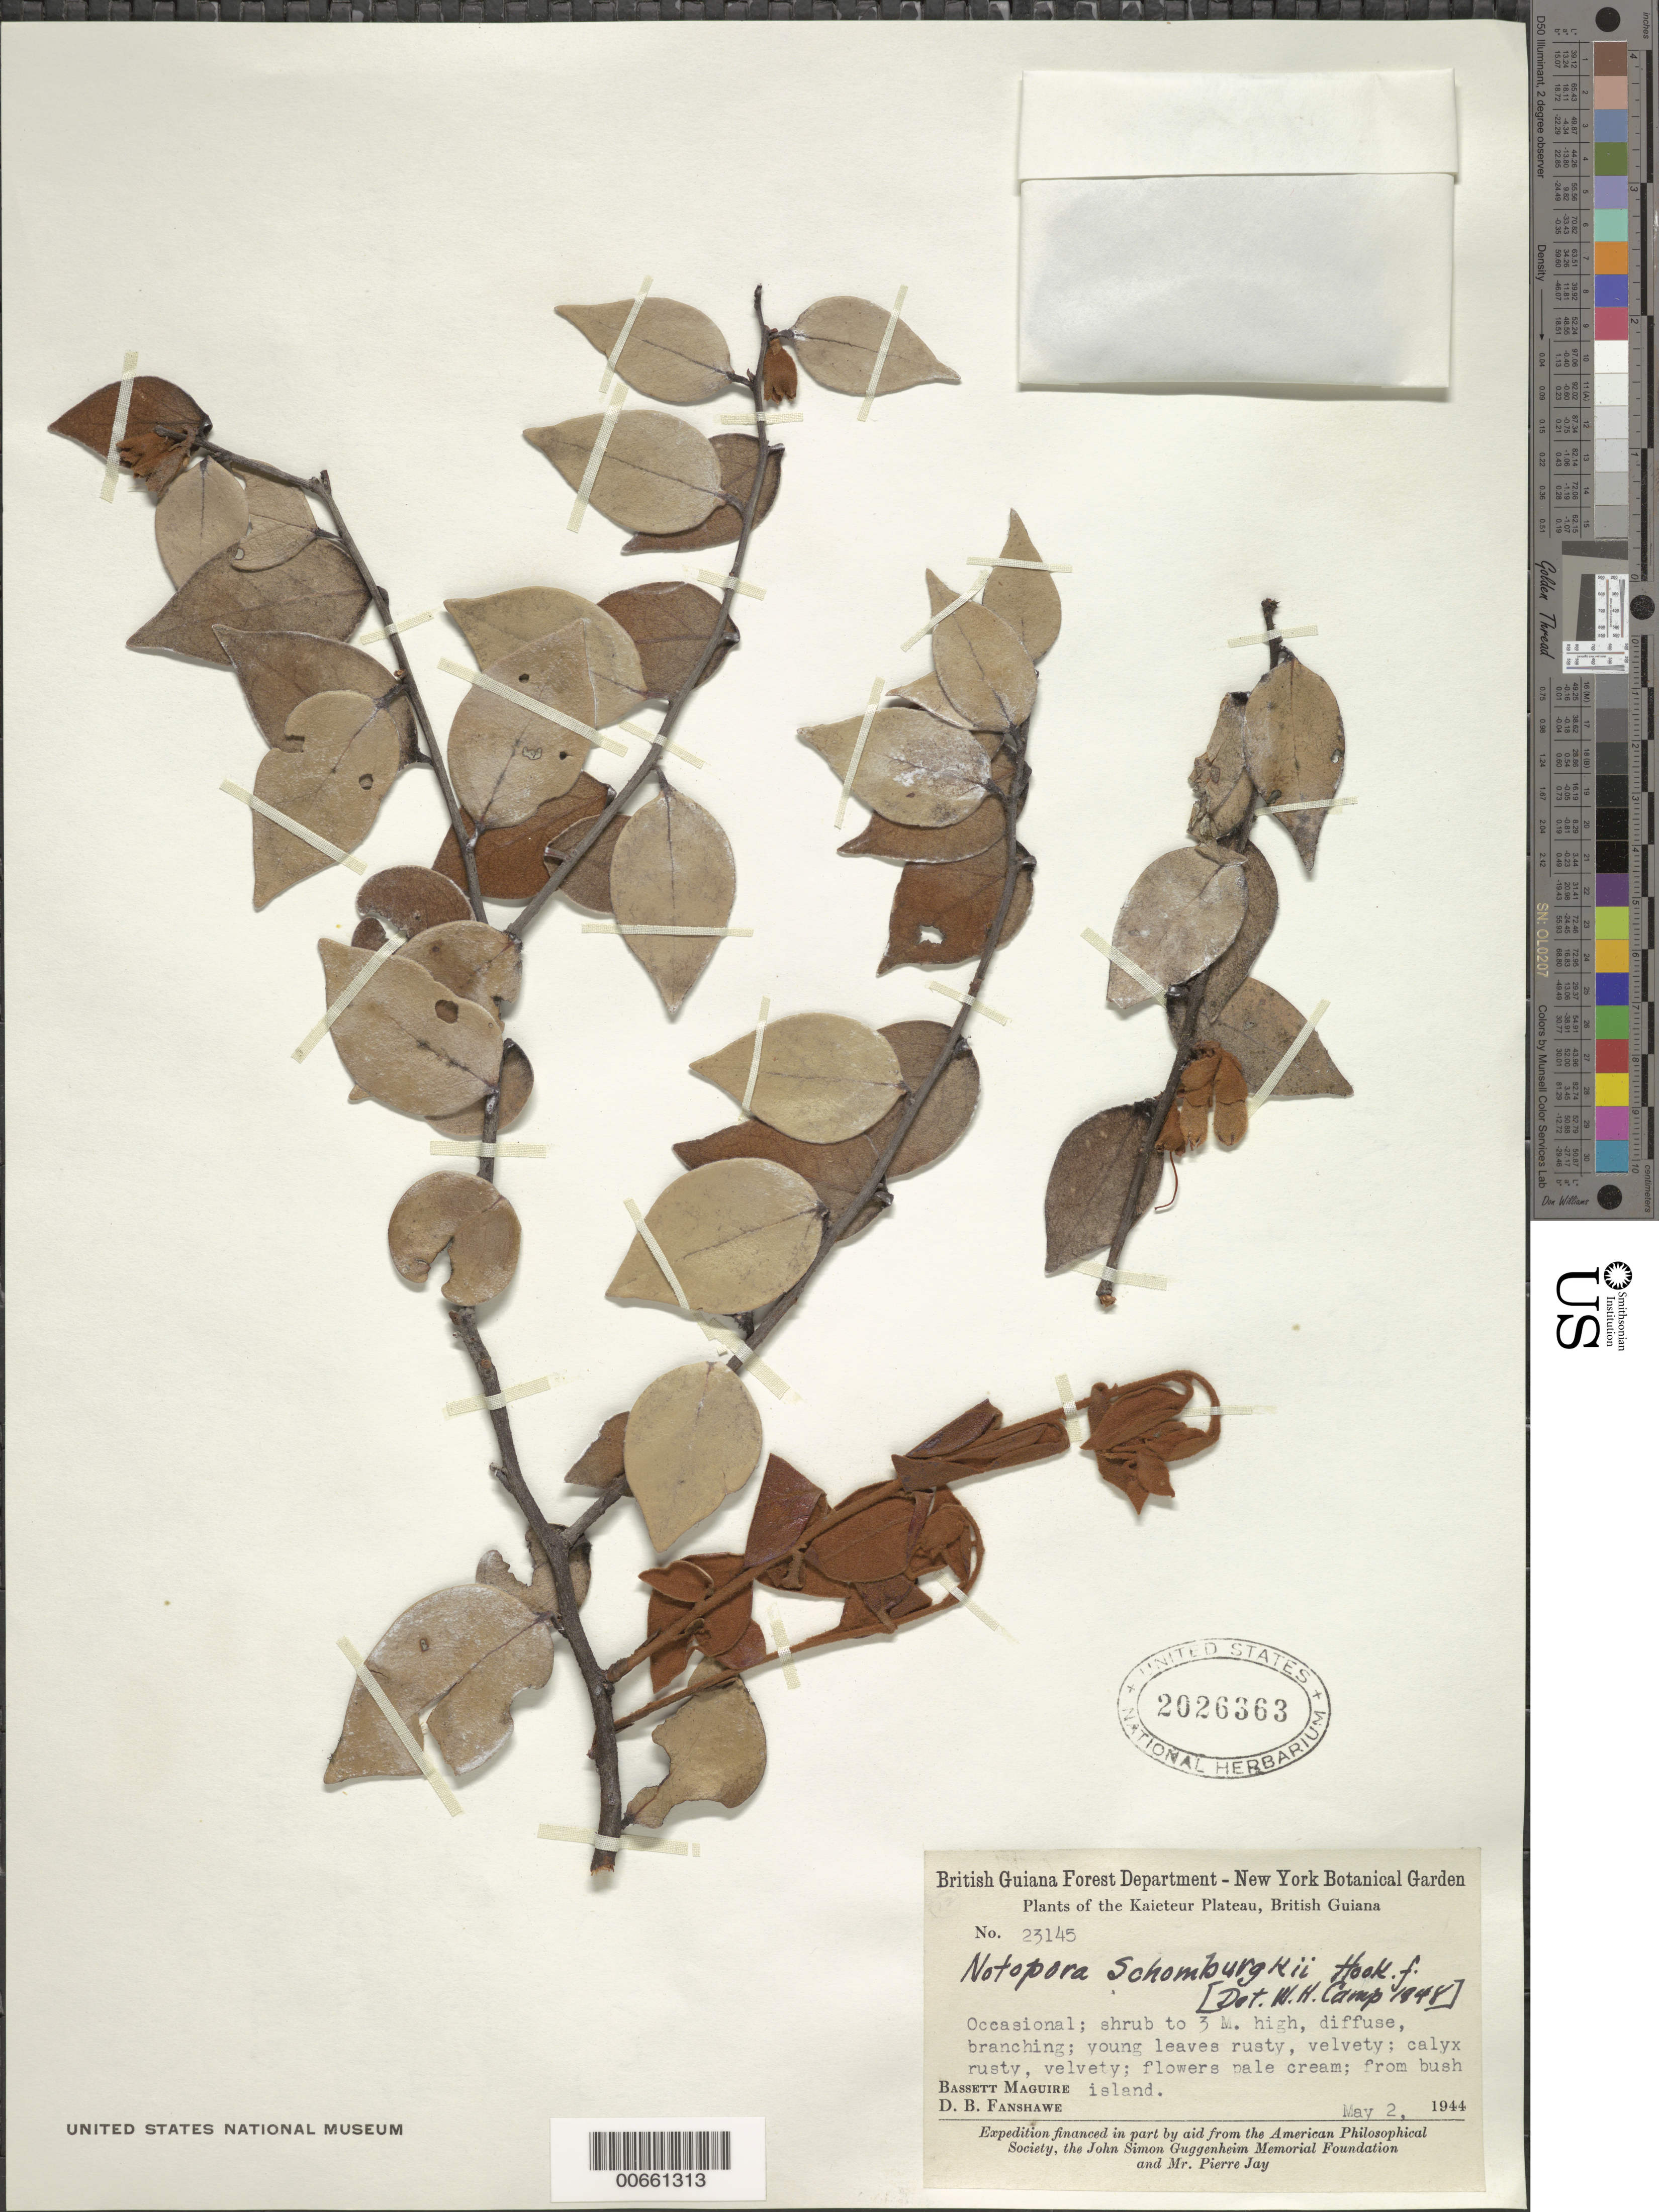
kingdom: Plantae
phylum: Tracheophyta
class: Magnoliopsida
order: Ericales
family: Ericaceae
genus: Notopora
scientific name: Notopora schomburgkii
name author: Hook. f.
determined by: Camp, W. H.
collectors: B. Maguire & D. B. Fanshawe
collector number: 23145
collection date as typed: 2-May-44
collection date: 1944-05-02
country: Guyana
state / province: Potaro-Siparuni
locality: Kaieteur Plateau, Potaro River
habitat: Bush island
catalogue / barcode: US 2026363